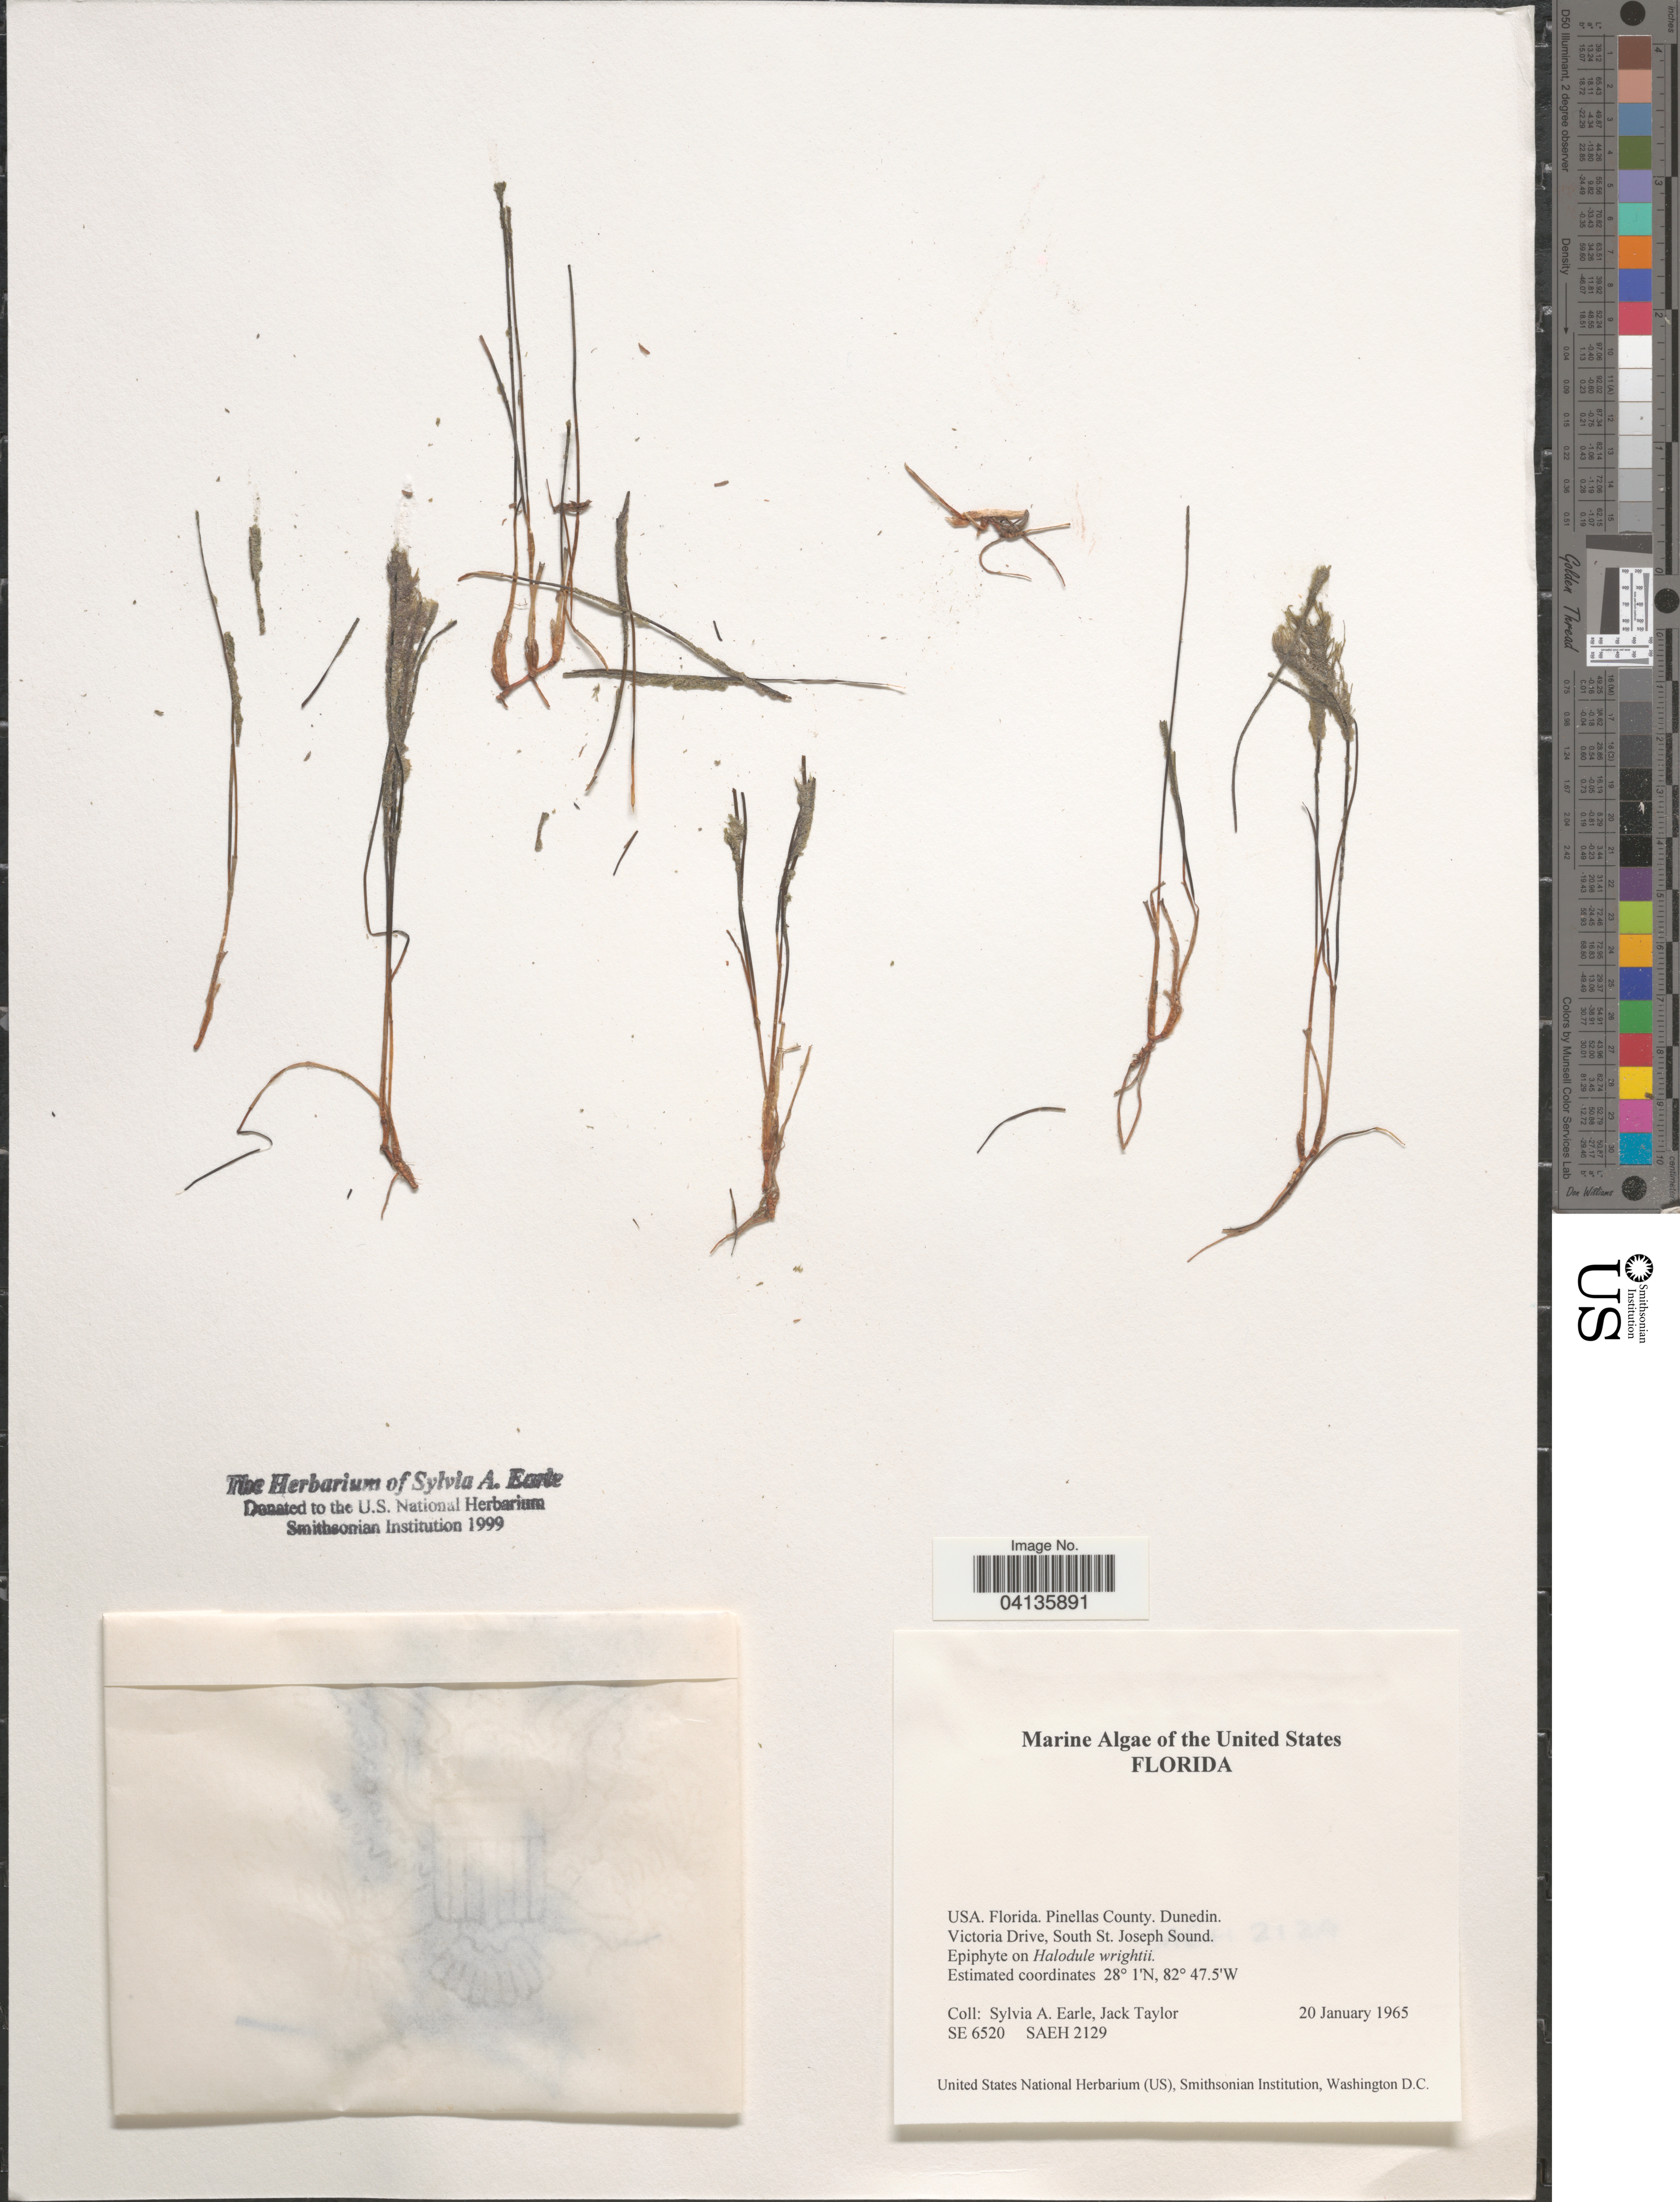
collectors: S. A. Earle & J. Taylor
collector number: SE 6520 / SAEH 2129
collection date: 1965-01-20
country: United States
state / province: Florida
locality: Pinellas County. Dunedin. Victoria Drive, South St. Joseph Sound.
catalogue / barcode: US 238718